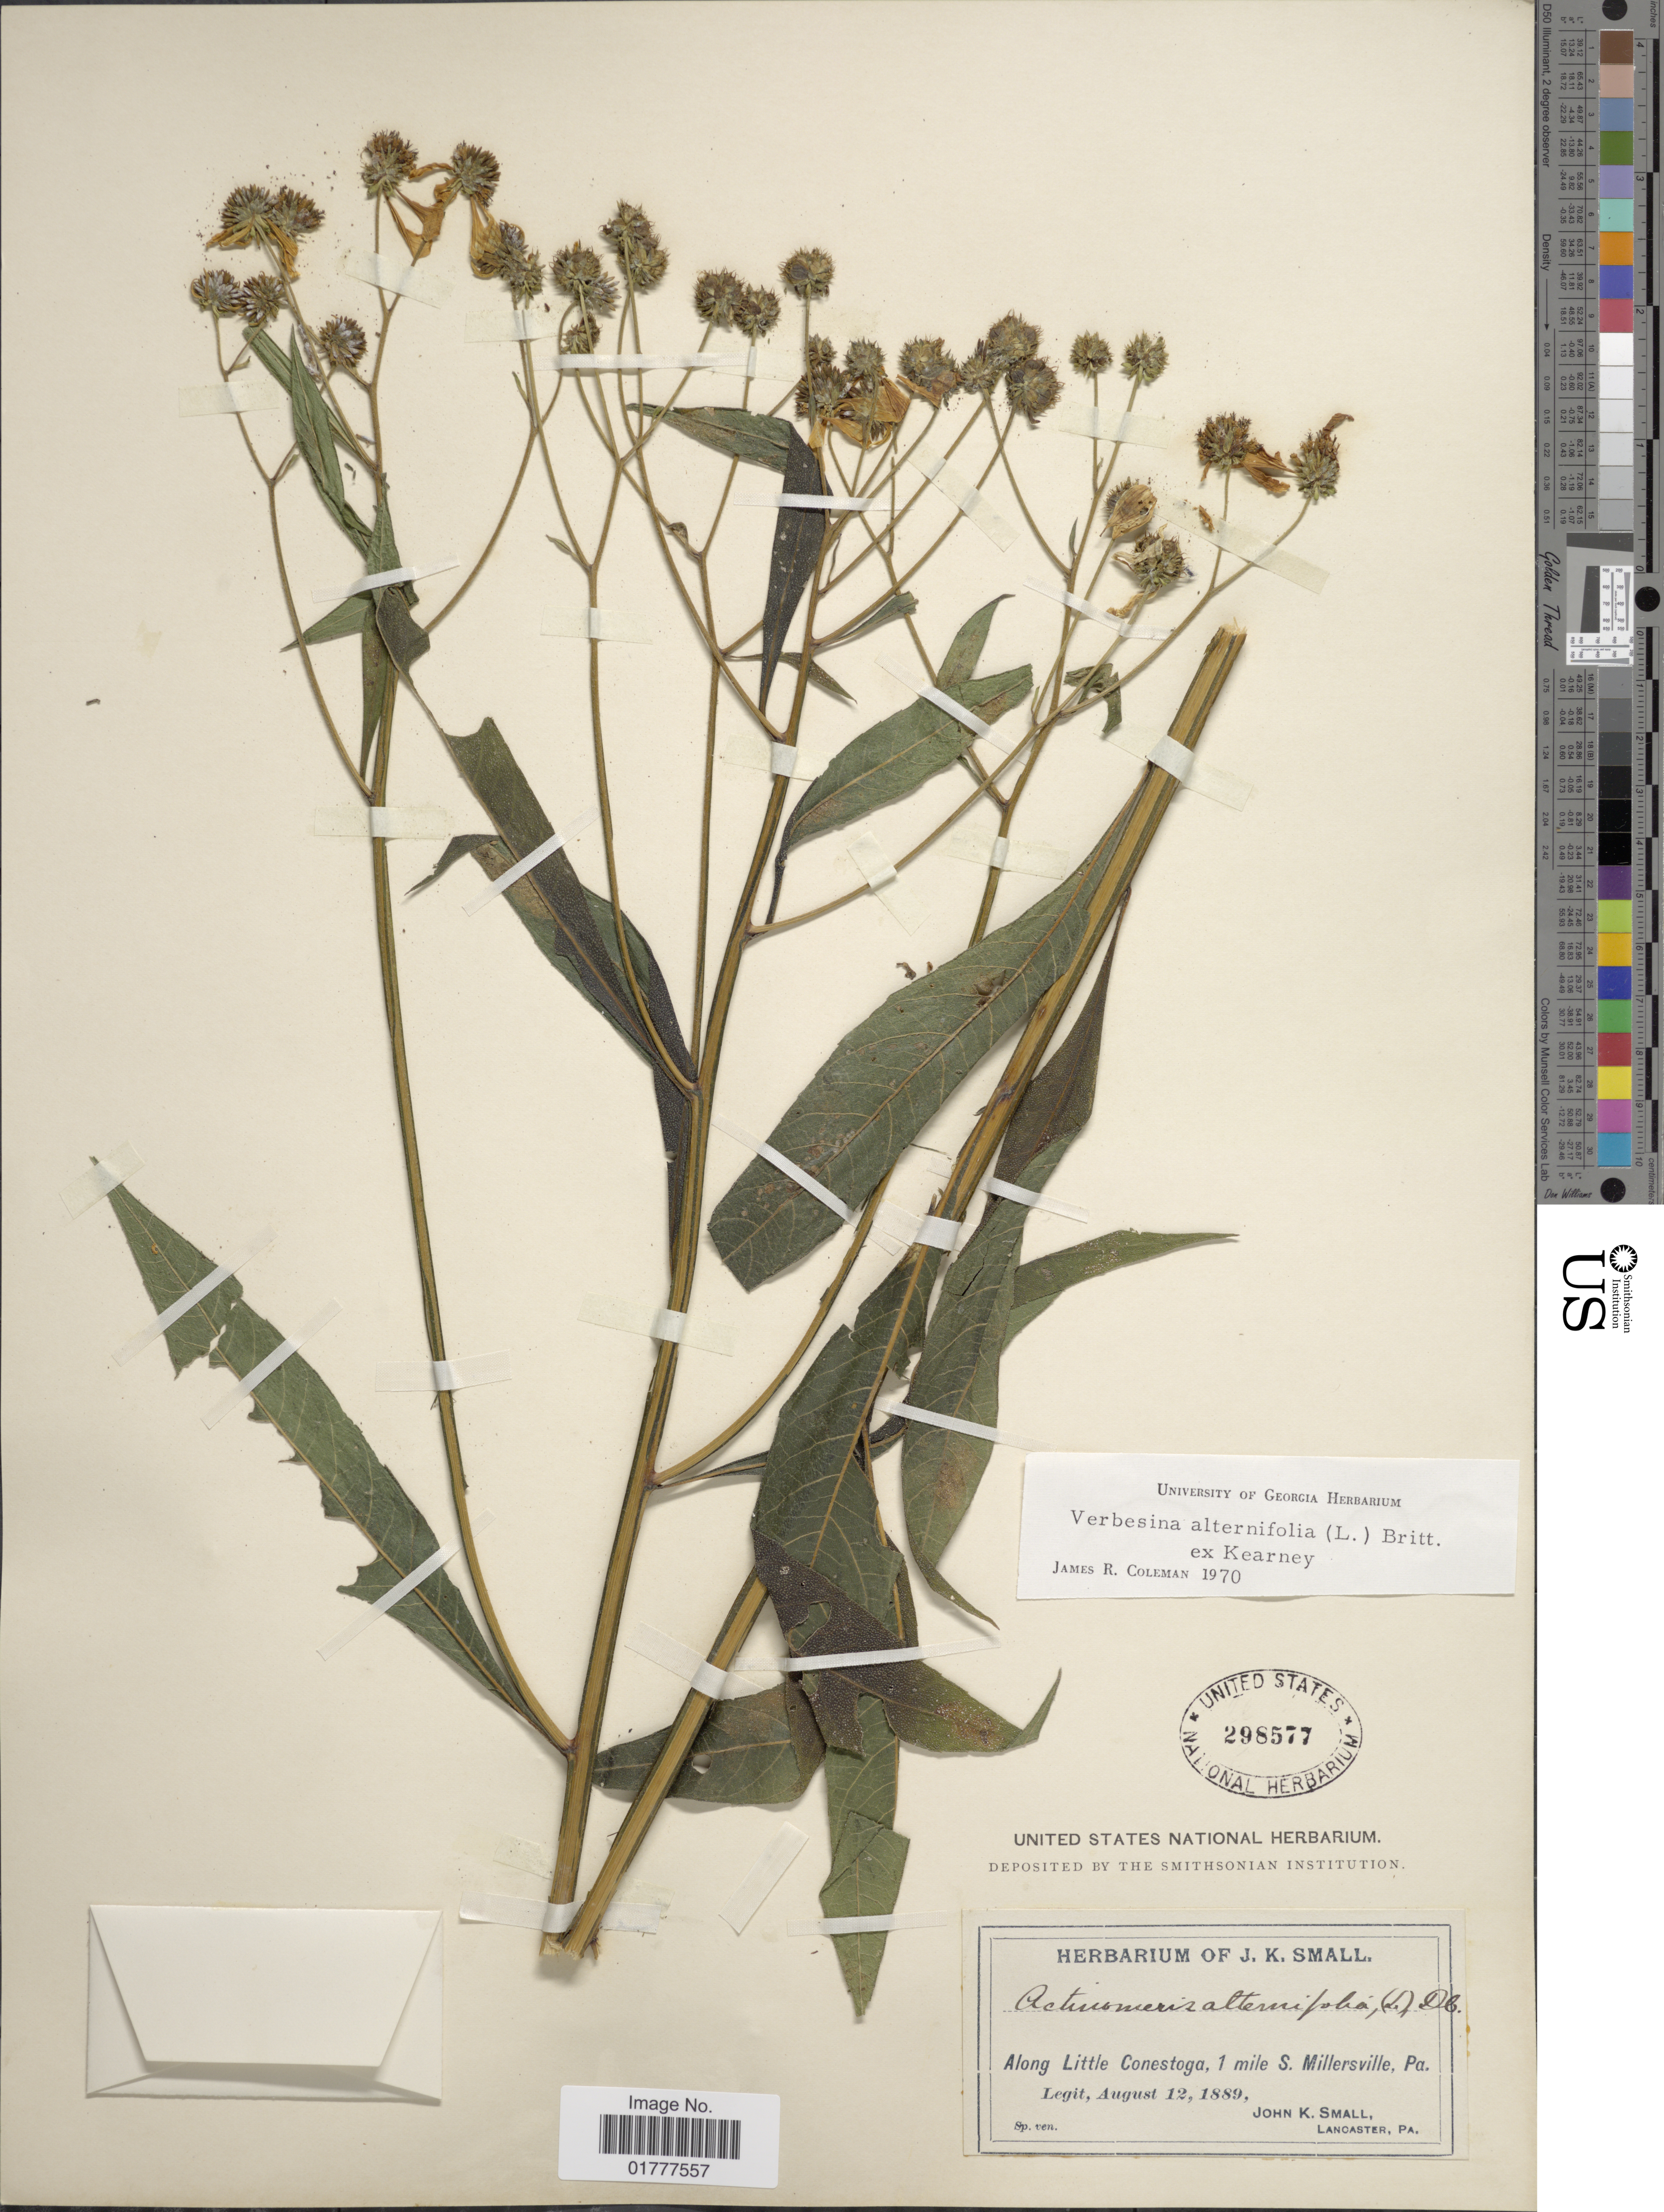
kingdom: Plantae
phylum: Tracheophyta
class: Magnoliopsida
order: Asterales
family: Asteraceae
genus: Actinomeris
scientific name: Actinomeris alternifolia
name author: (L.) DC.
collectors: J. K. Small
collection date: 1889-08-12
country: United States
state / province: Pennsylvania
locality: Along Little Conestoga, 1 mile S. Millersville, Pa.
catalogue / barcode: US 298577